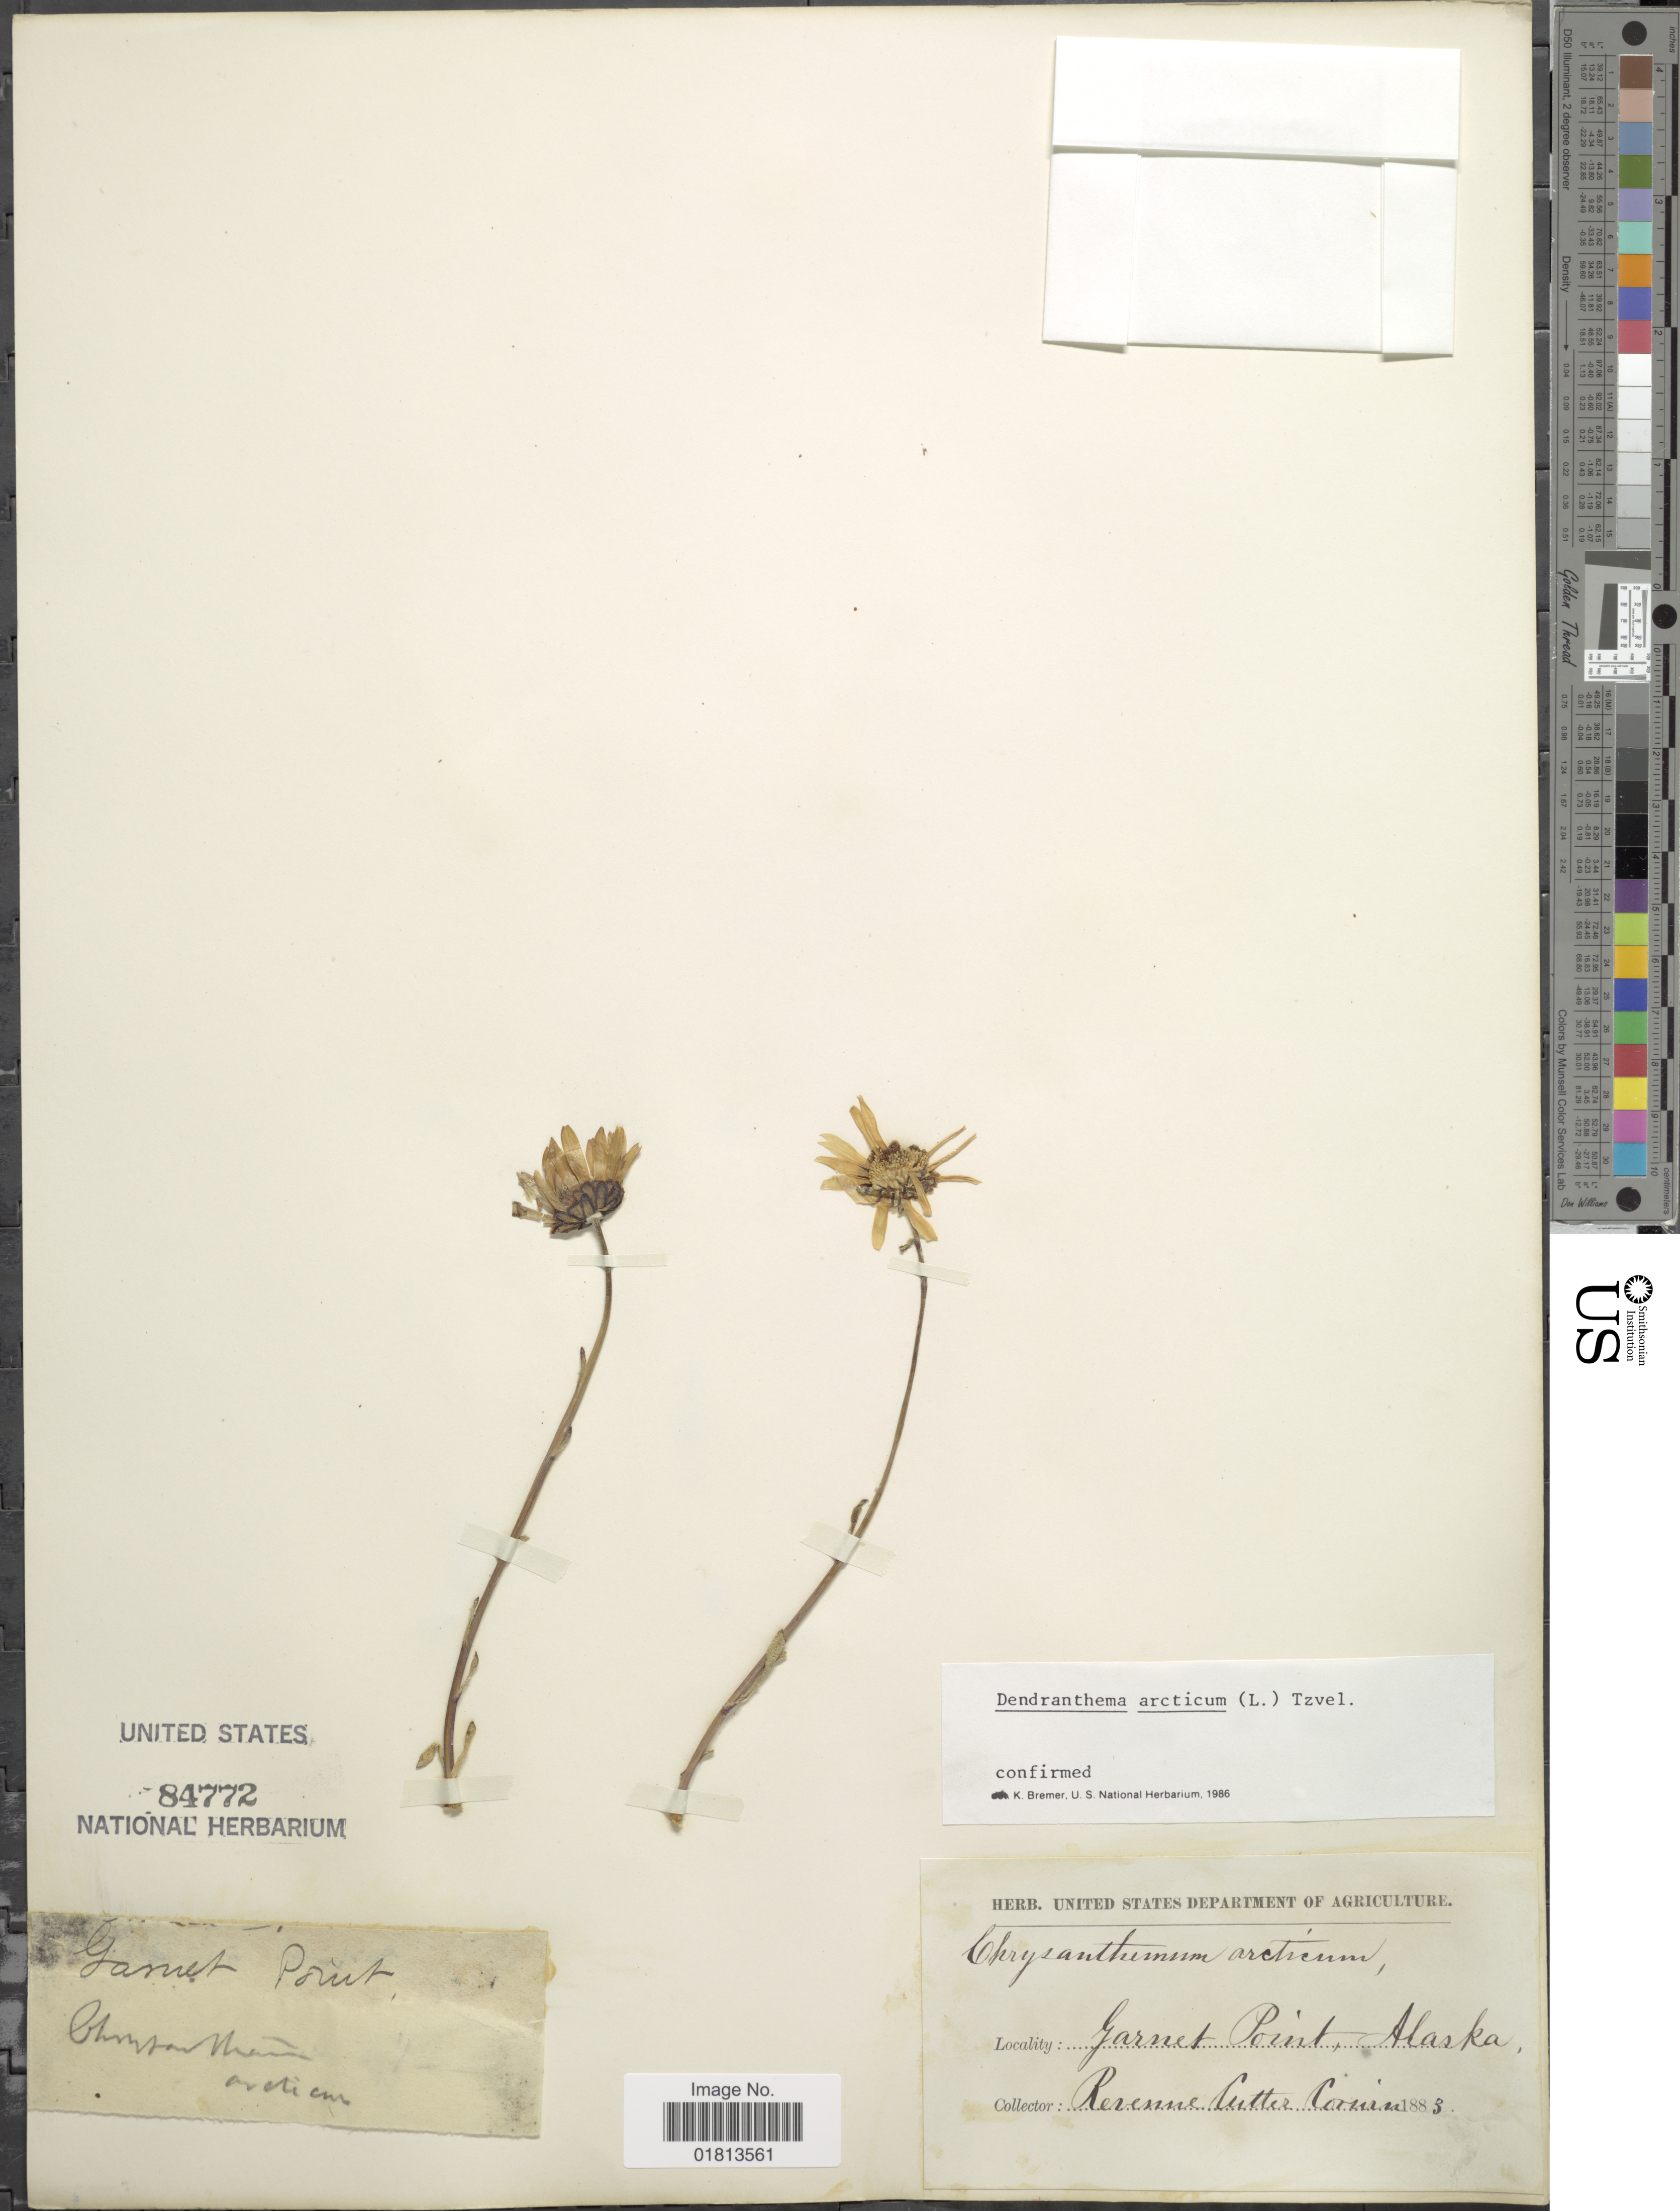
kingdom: Plantae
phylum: Tracheophyta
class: Magnoliopsida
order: Asterales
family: Asteraceae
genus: Dendranthema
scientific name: Dendranthema arcticum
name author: (L.) Tzvelev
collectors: USRC Thomas Corwin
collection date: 1883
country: United States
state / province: Alaska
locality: Garnet Point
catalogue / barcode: US 84772